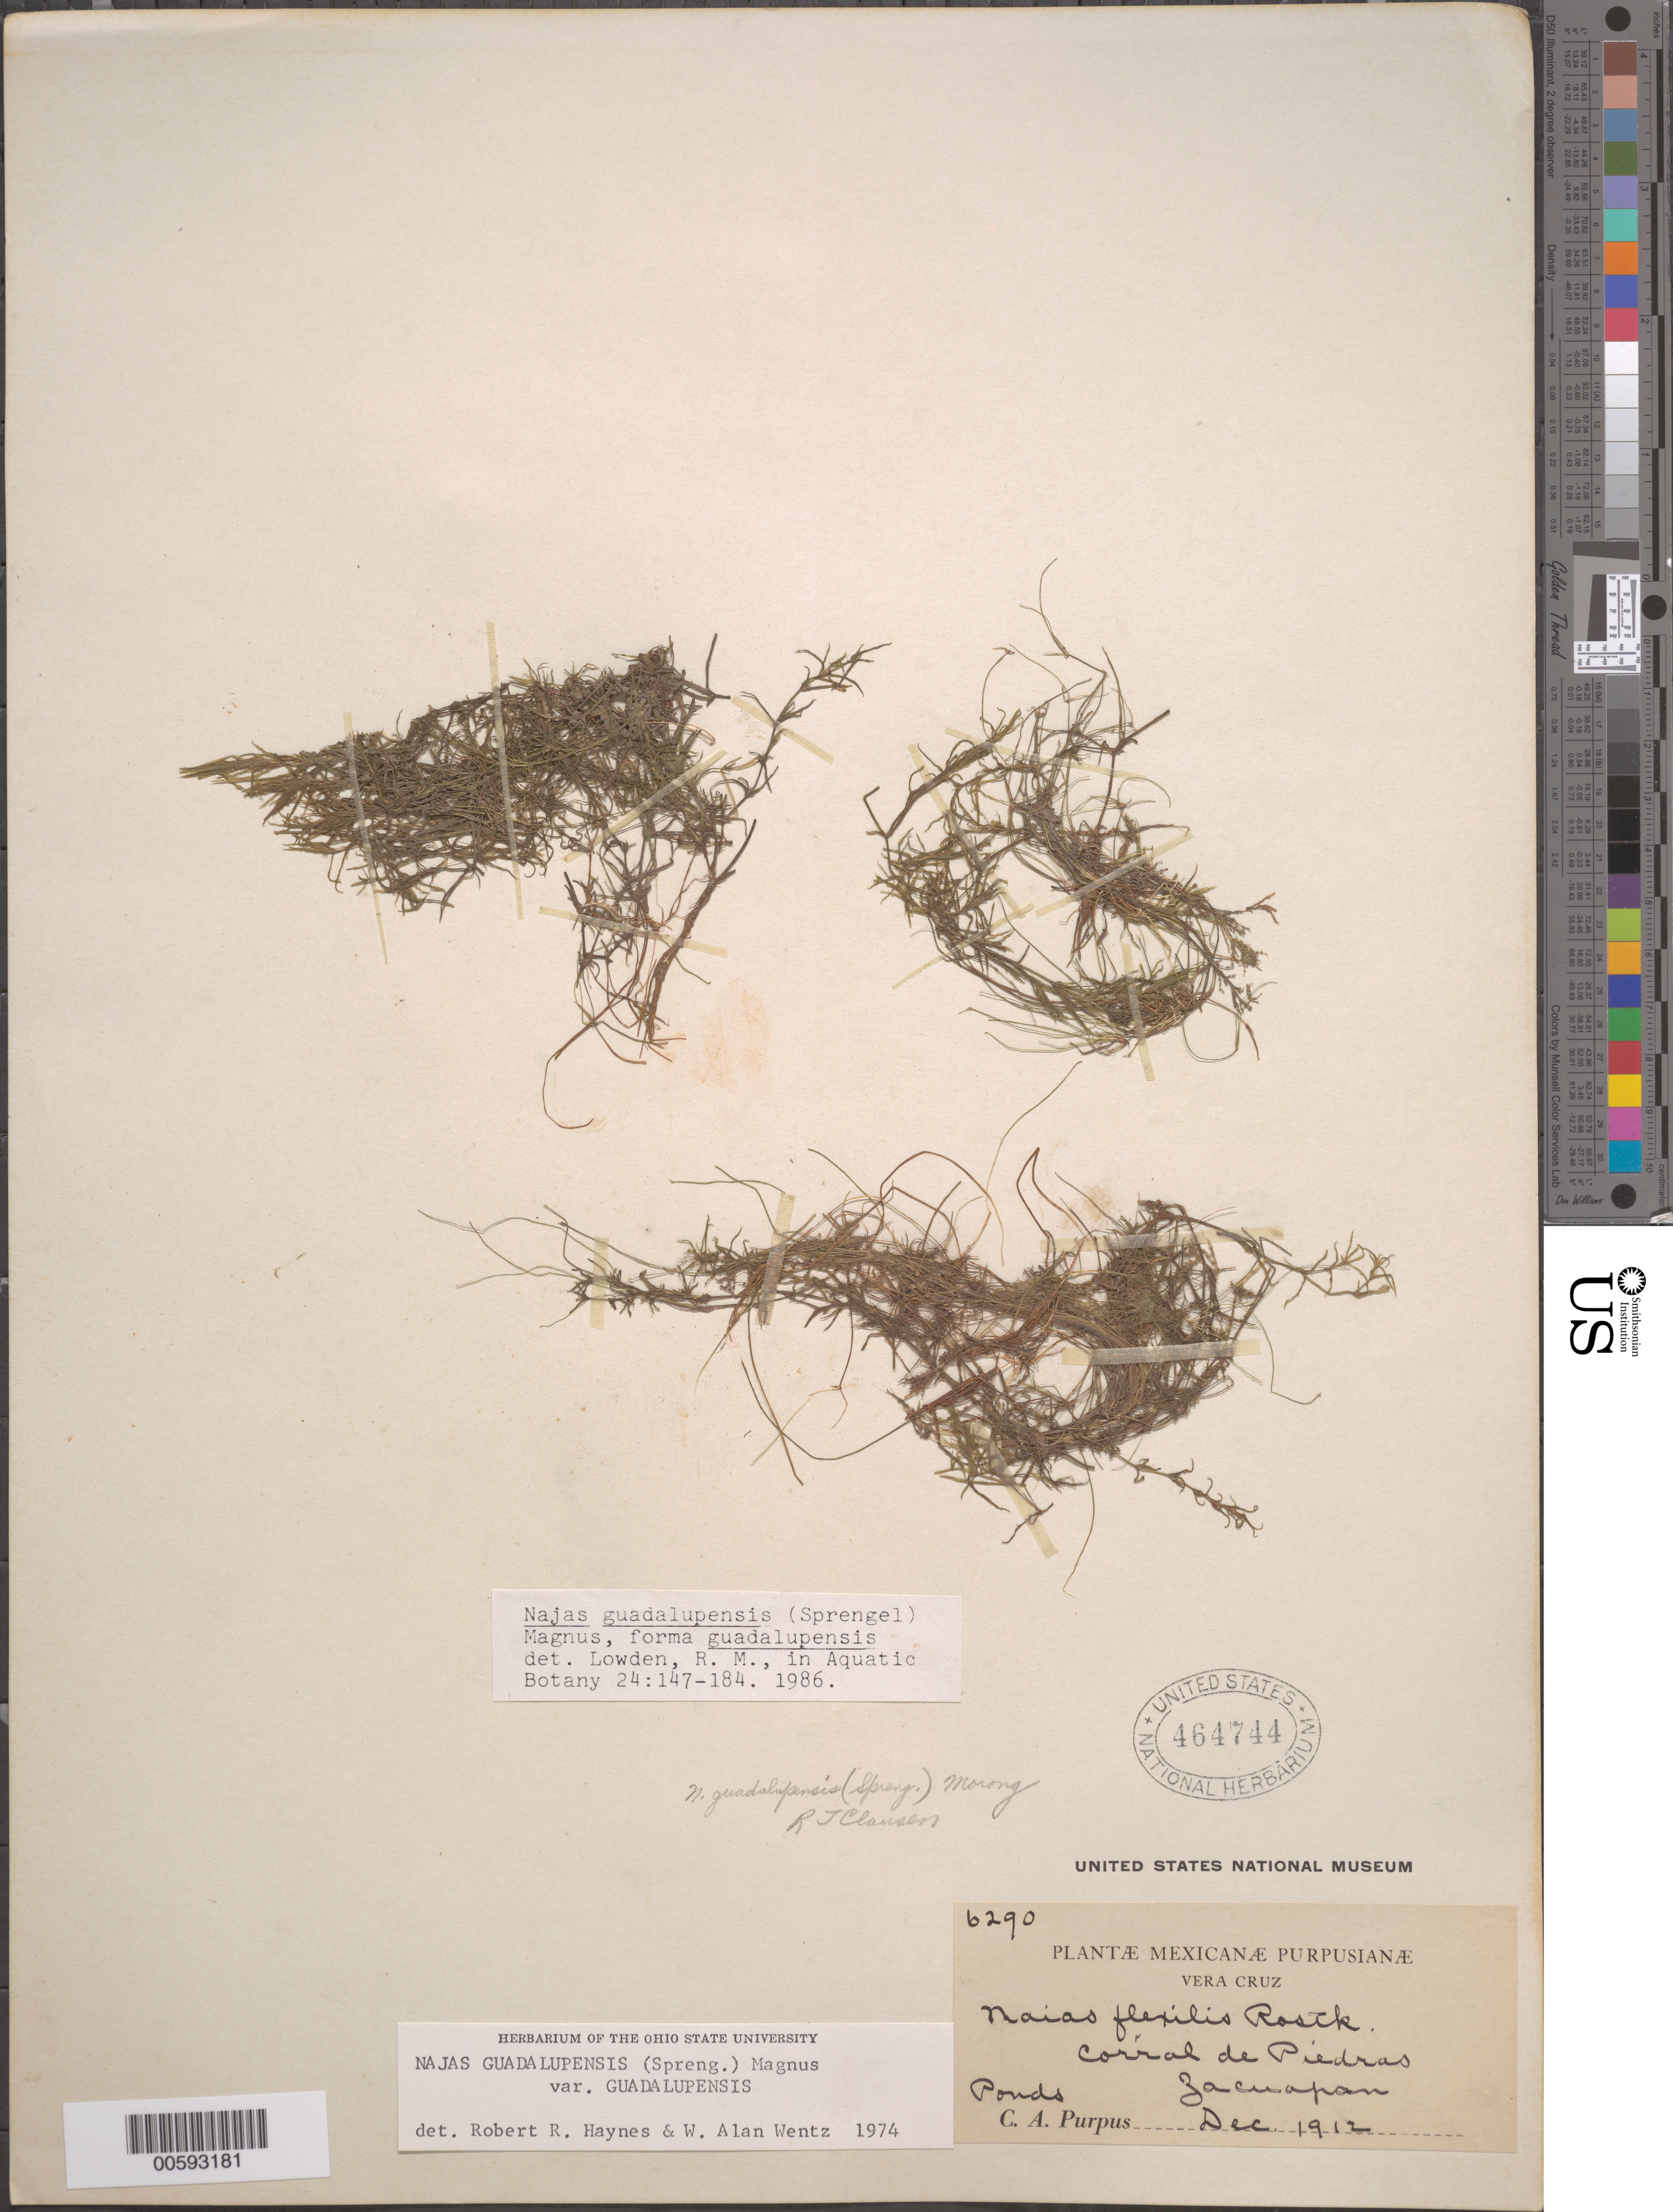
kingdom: Plantae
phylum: Tracheophyta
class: Liliopsida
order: Alismatales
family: Hydrocharitaceae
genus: Najas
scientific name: Najas guadalupensis var. guadalupensis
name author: (Spreng.) Magnus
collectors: C. A. Purpus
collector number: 6290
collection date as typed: Dec 1912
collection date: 1912-12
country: Mexico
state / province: Veracruz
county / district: Zacualpan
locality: Corral de Piedras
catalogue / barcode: US 464744